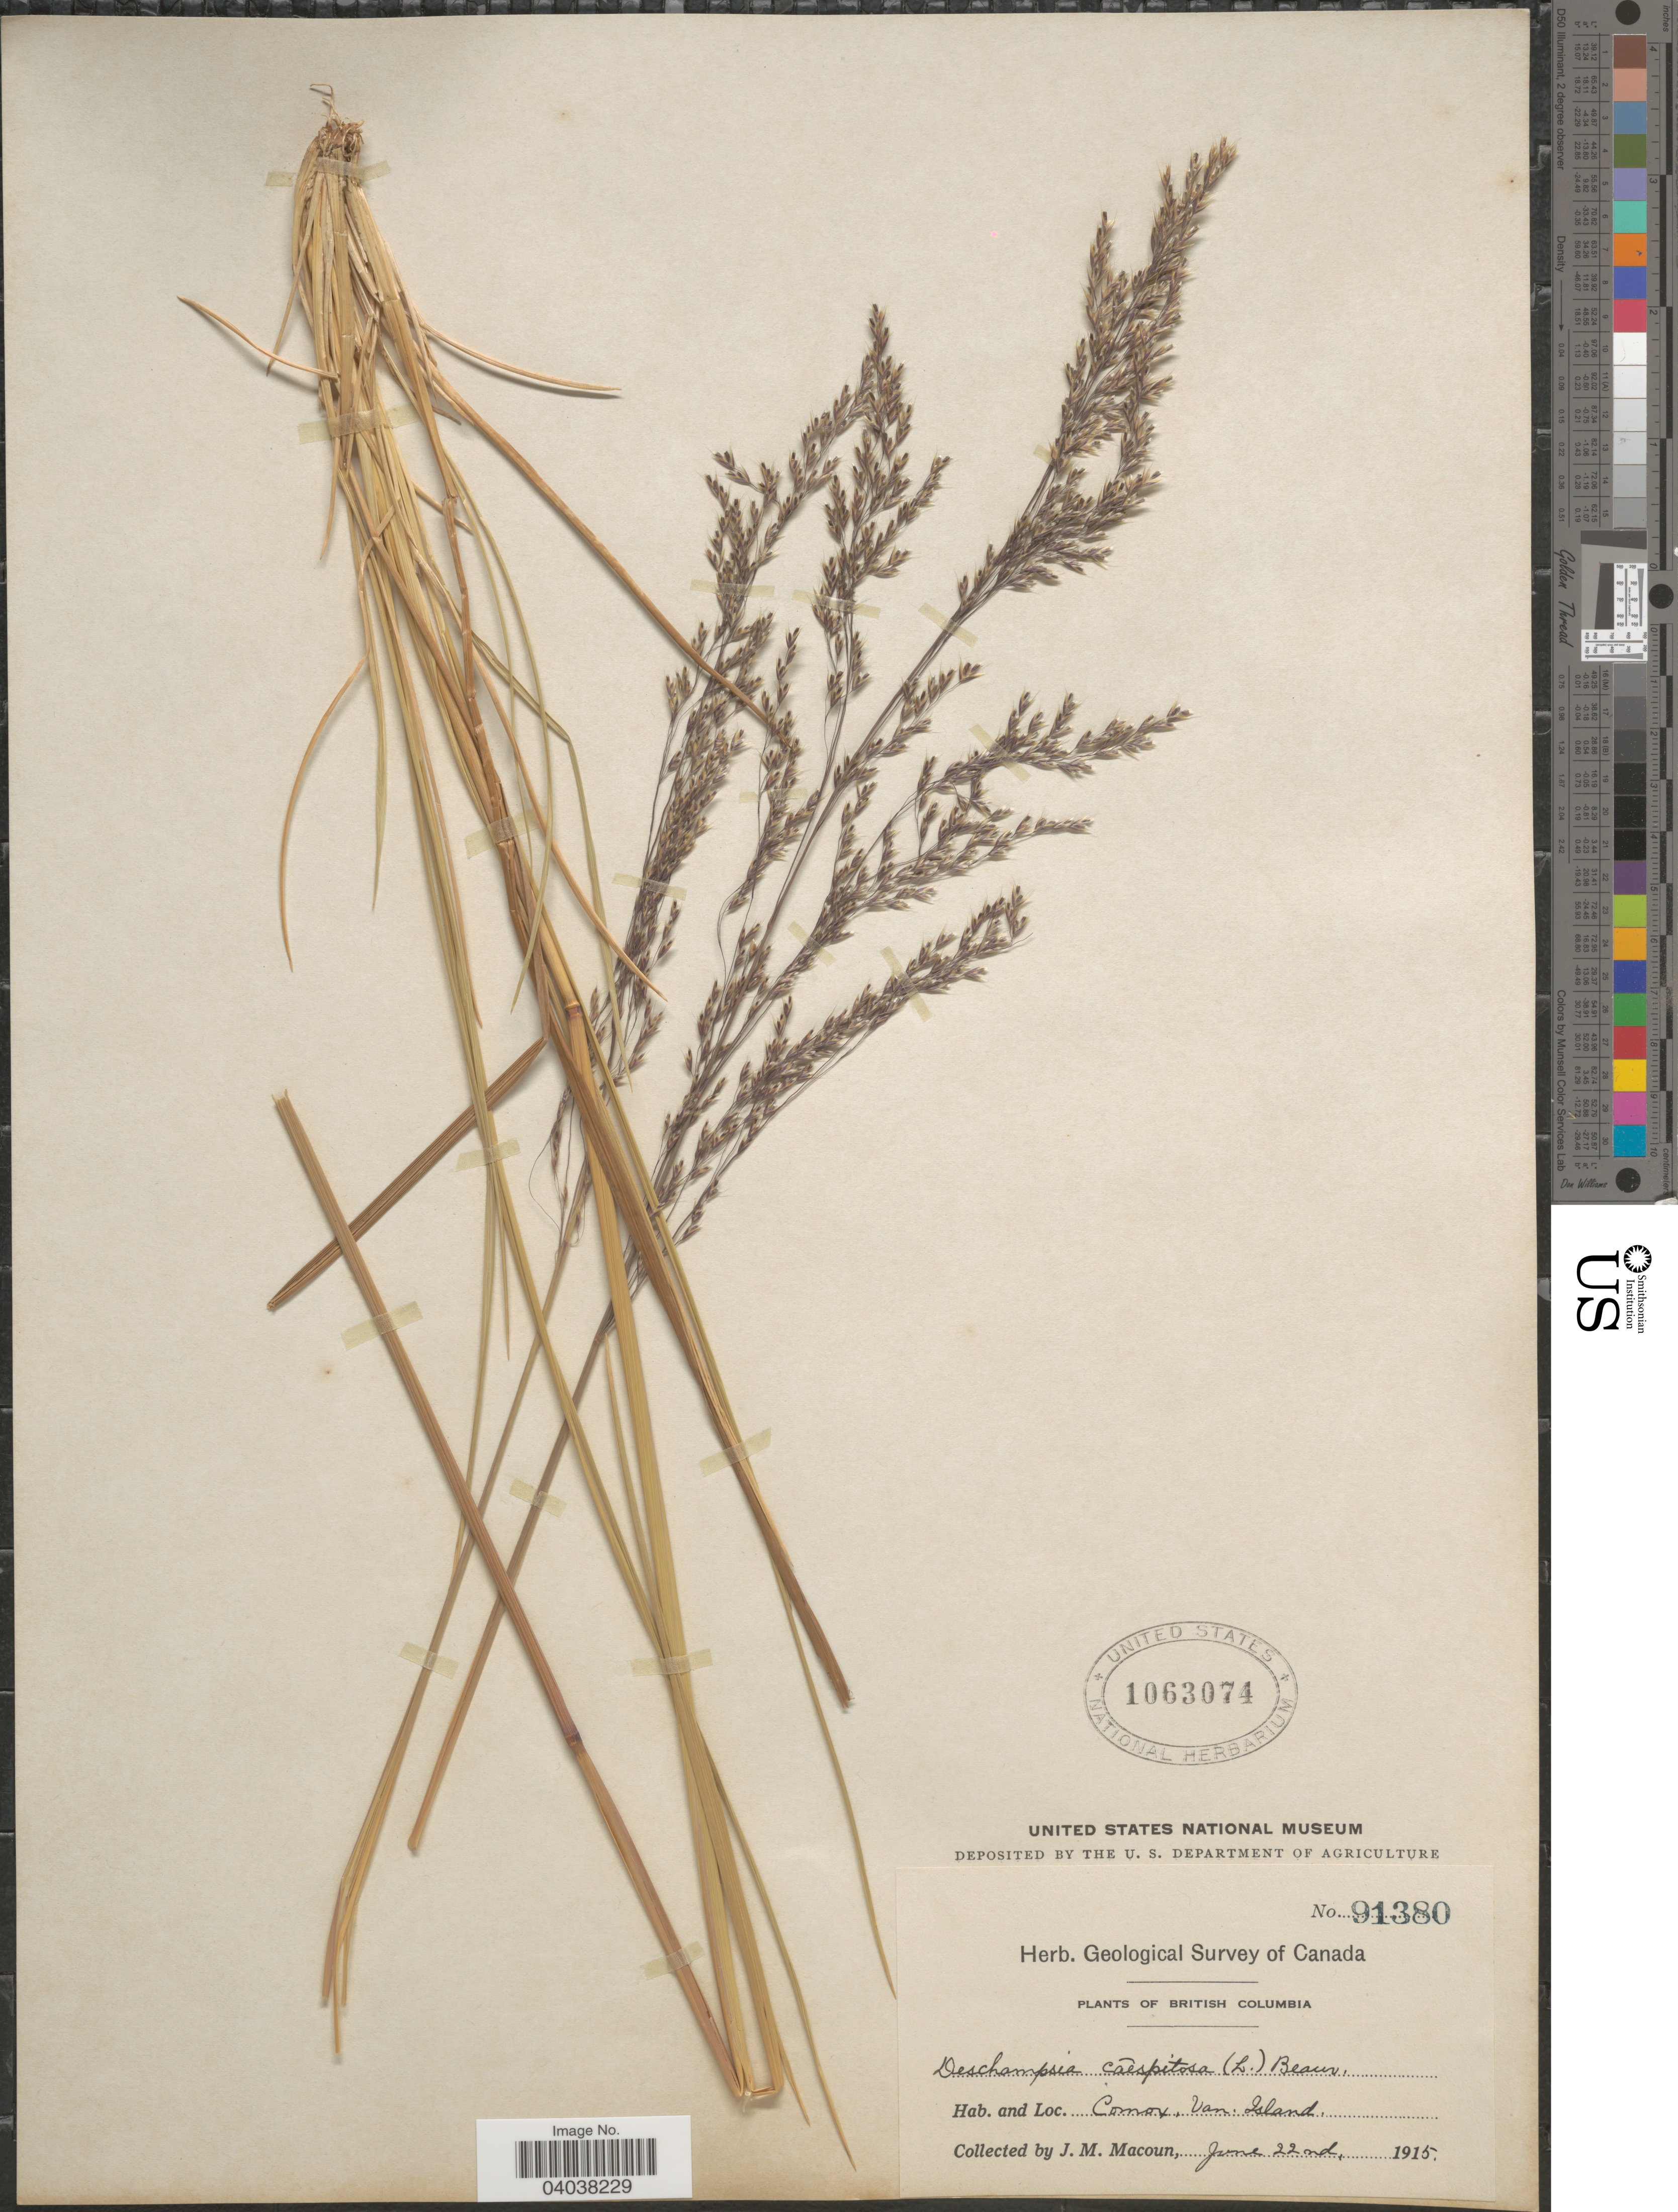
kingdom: Plantae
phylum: Tracheophyta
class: Liliopsida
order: Poales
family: Poaceae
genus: Deschampsia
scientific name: Deschampsia cespitosa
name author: (L.) P. Beauv.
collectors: J. M. Macoun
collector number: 91380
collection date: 1915-06-22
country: Canada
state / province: British Columbia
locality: Comox, Van. Island.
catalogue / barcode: US 1063074